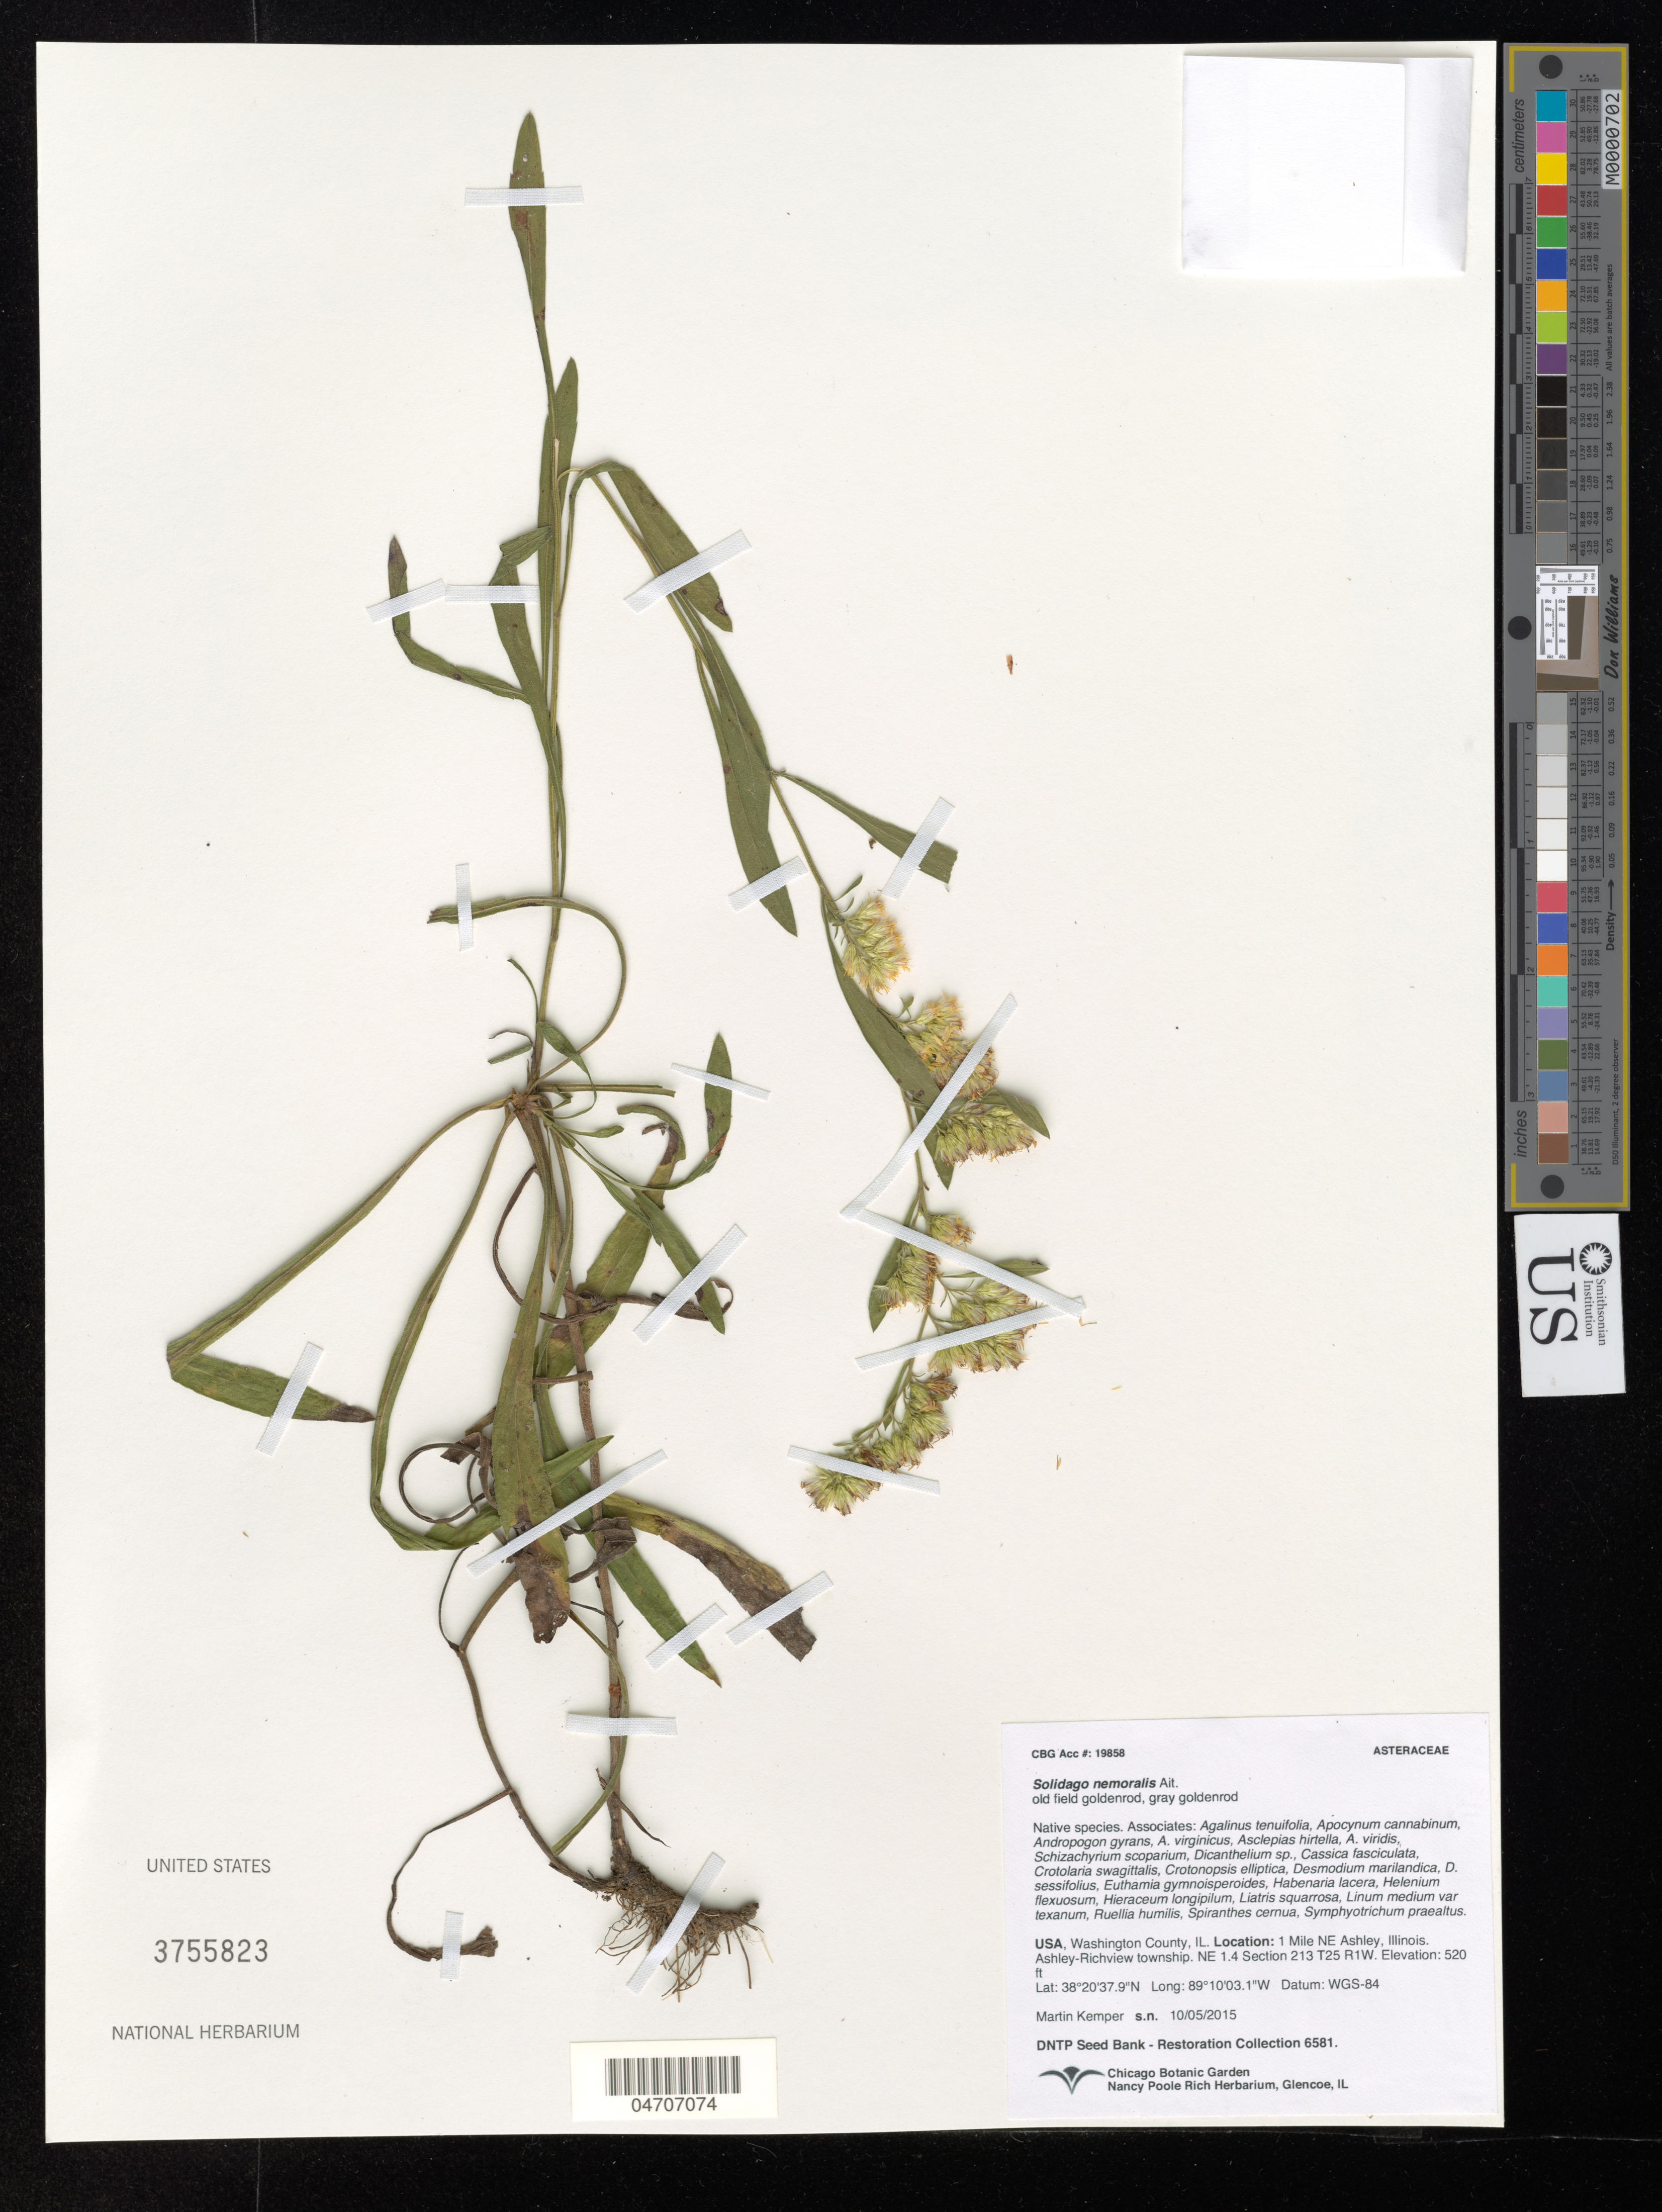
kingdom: Plantae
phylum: Tracheophyta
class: Magnoliopsida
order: Asterales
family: Asteraceae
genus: Solidago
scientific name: Solidago nemoralis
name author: Aiton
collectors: M. Kemper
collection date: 2015-10-05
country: United States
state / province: Illinois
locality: Washington County. 1 Mile NE Ashley, Illinois. Ashley-Richview township. NE 1.4 Section 213 T25 R1W.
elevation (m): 158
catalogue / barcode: US 3755823